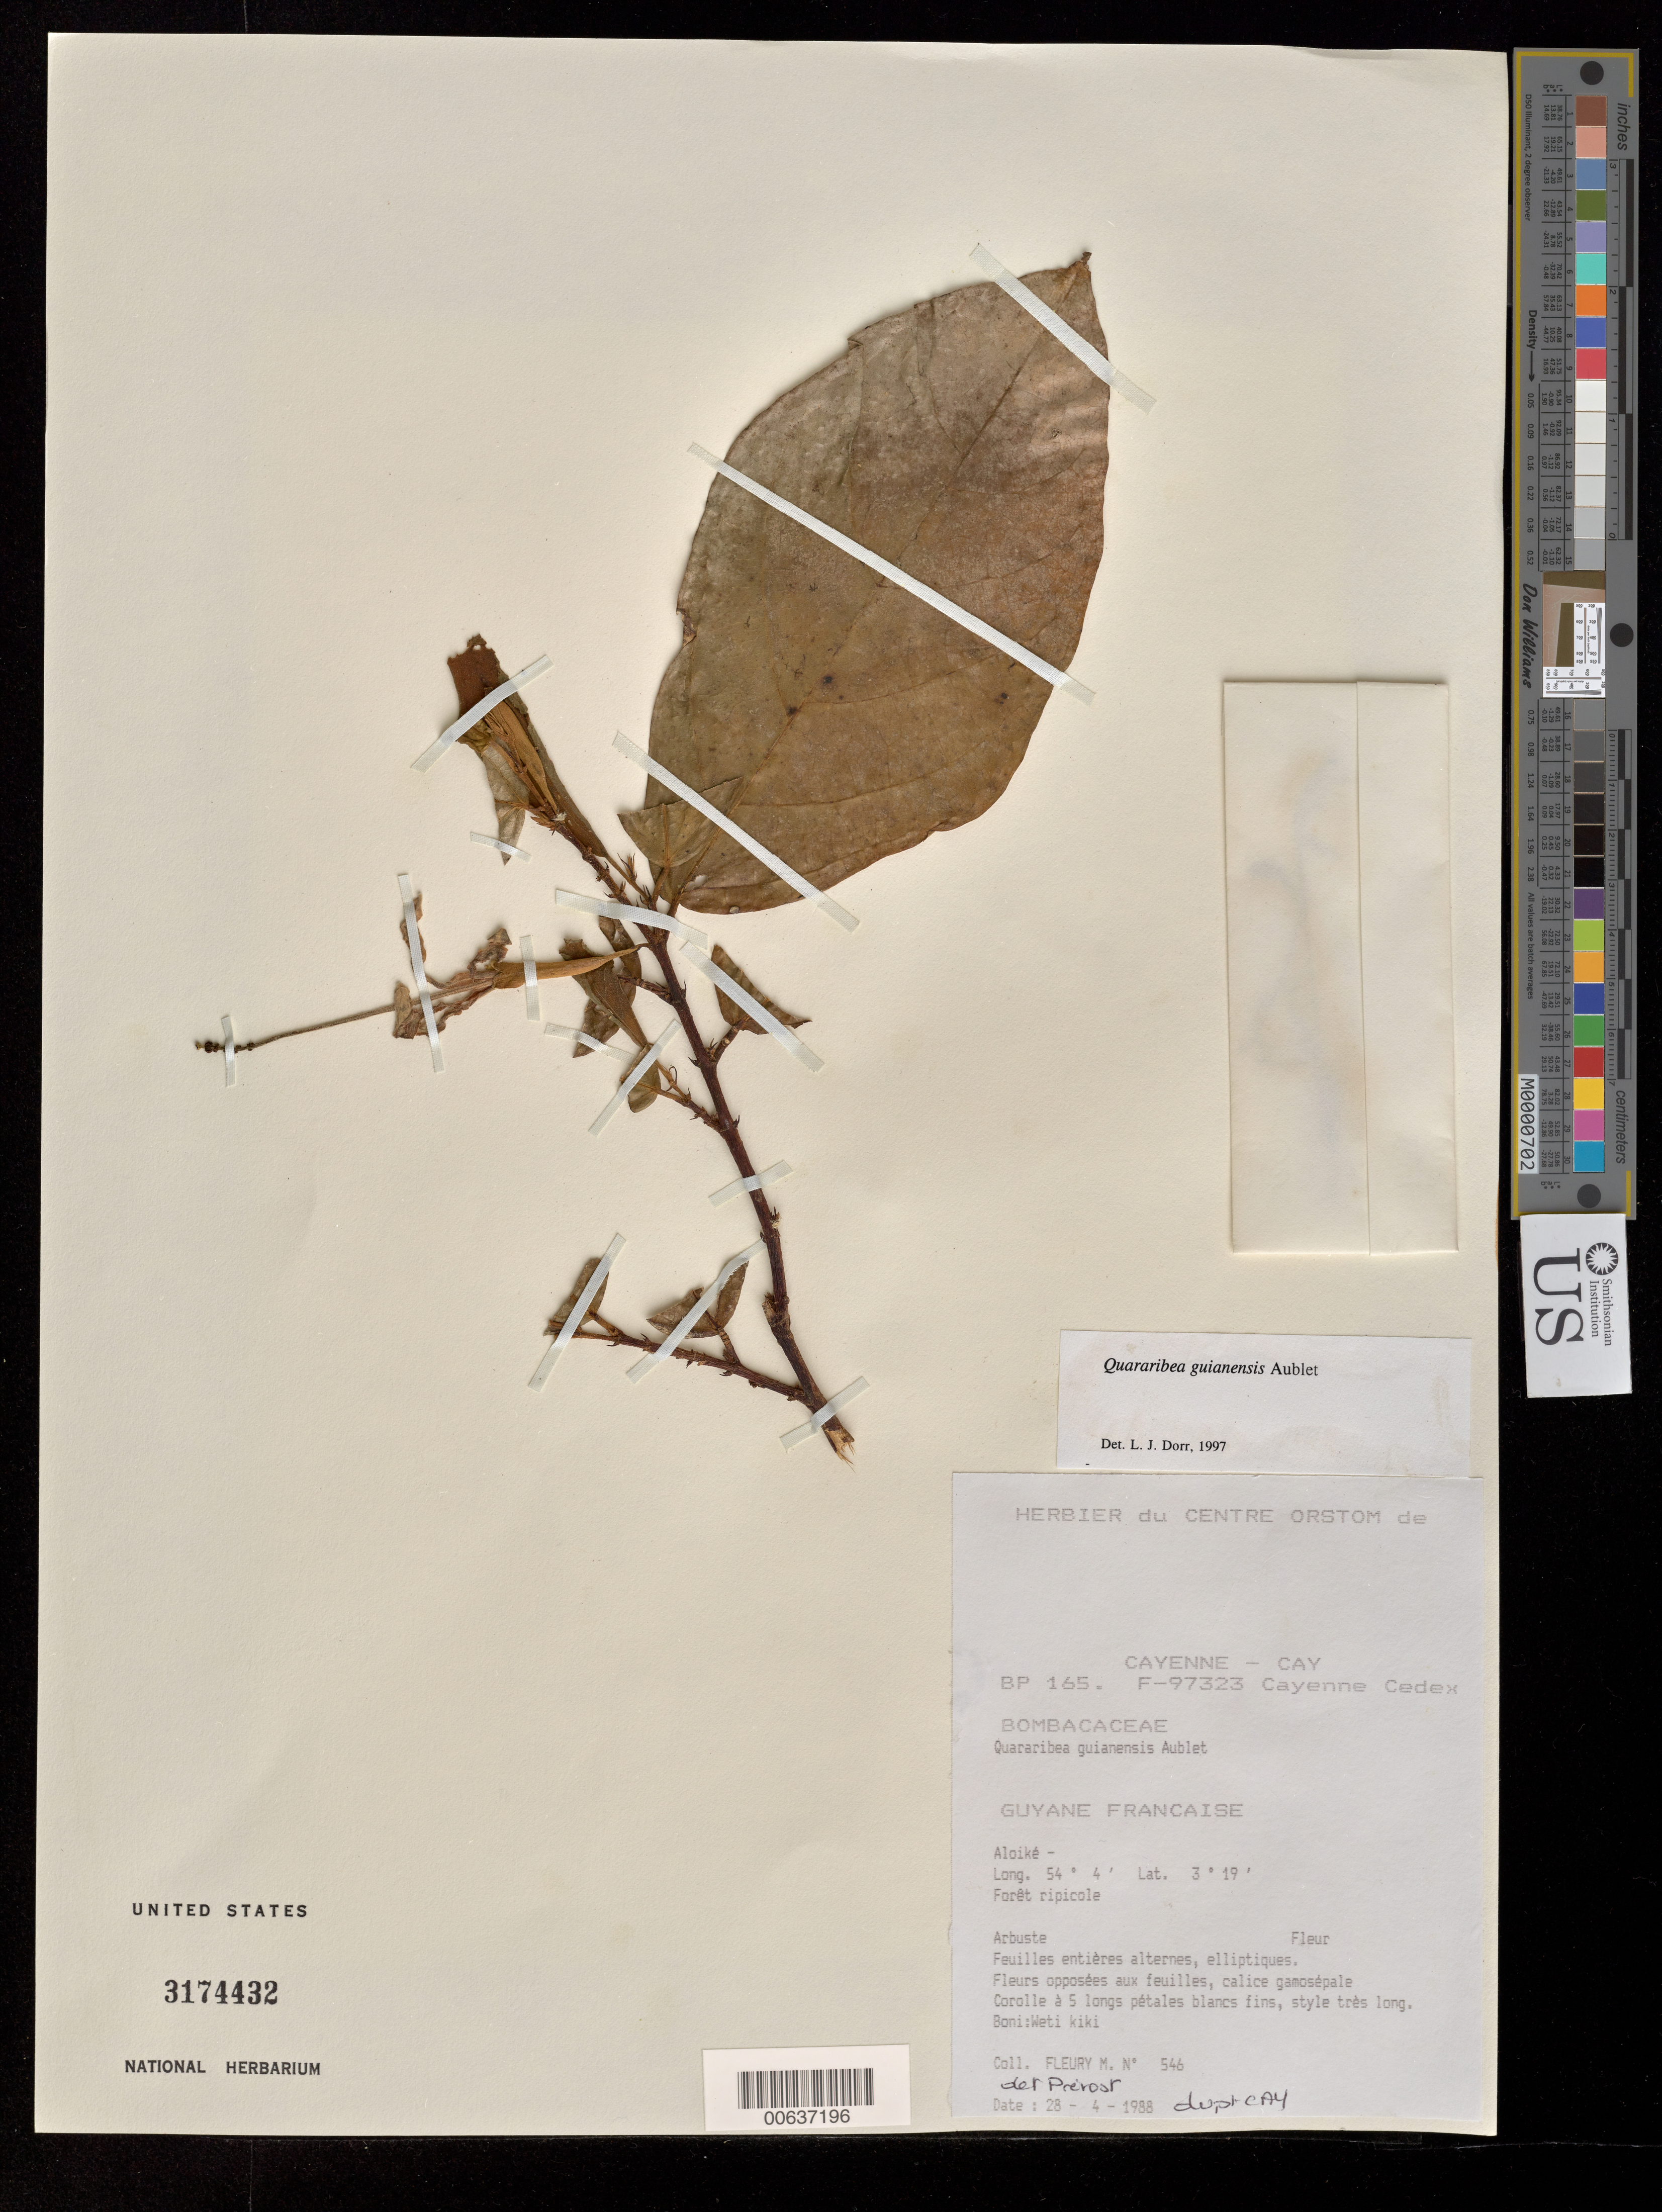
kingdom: Plantae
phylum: Tracheophyta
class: Magnoliopsida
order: Malvales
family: Malvaceae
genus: Quararibea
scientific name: Quararibea guianensis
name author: Aubl.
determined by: Dorr, L. J., (BOT), Smithsonian Institution - National Museum of Natural History (UNITED STATES)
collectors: M. Fleury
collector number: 546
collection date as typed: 28-Apr-88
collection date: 1988-04-28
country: French Guiana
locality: Aloiké - Berges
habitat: Riparian forest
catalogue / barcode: US 3174432